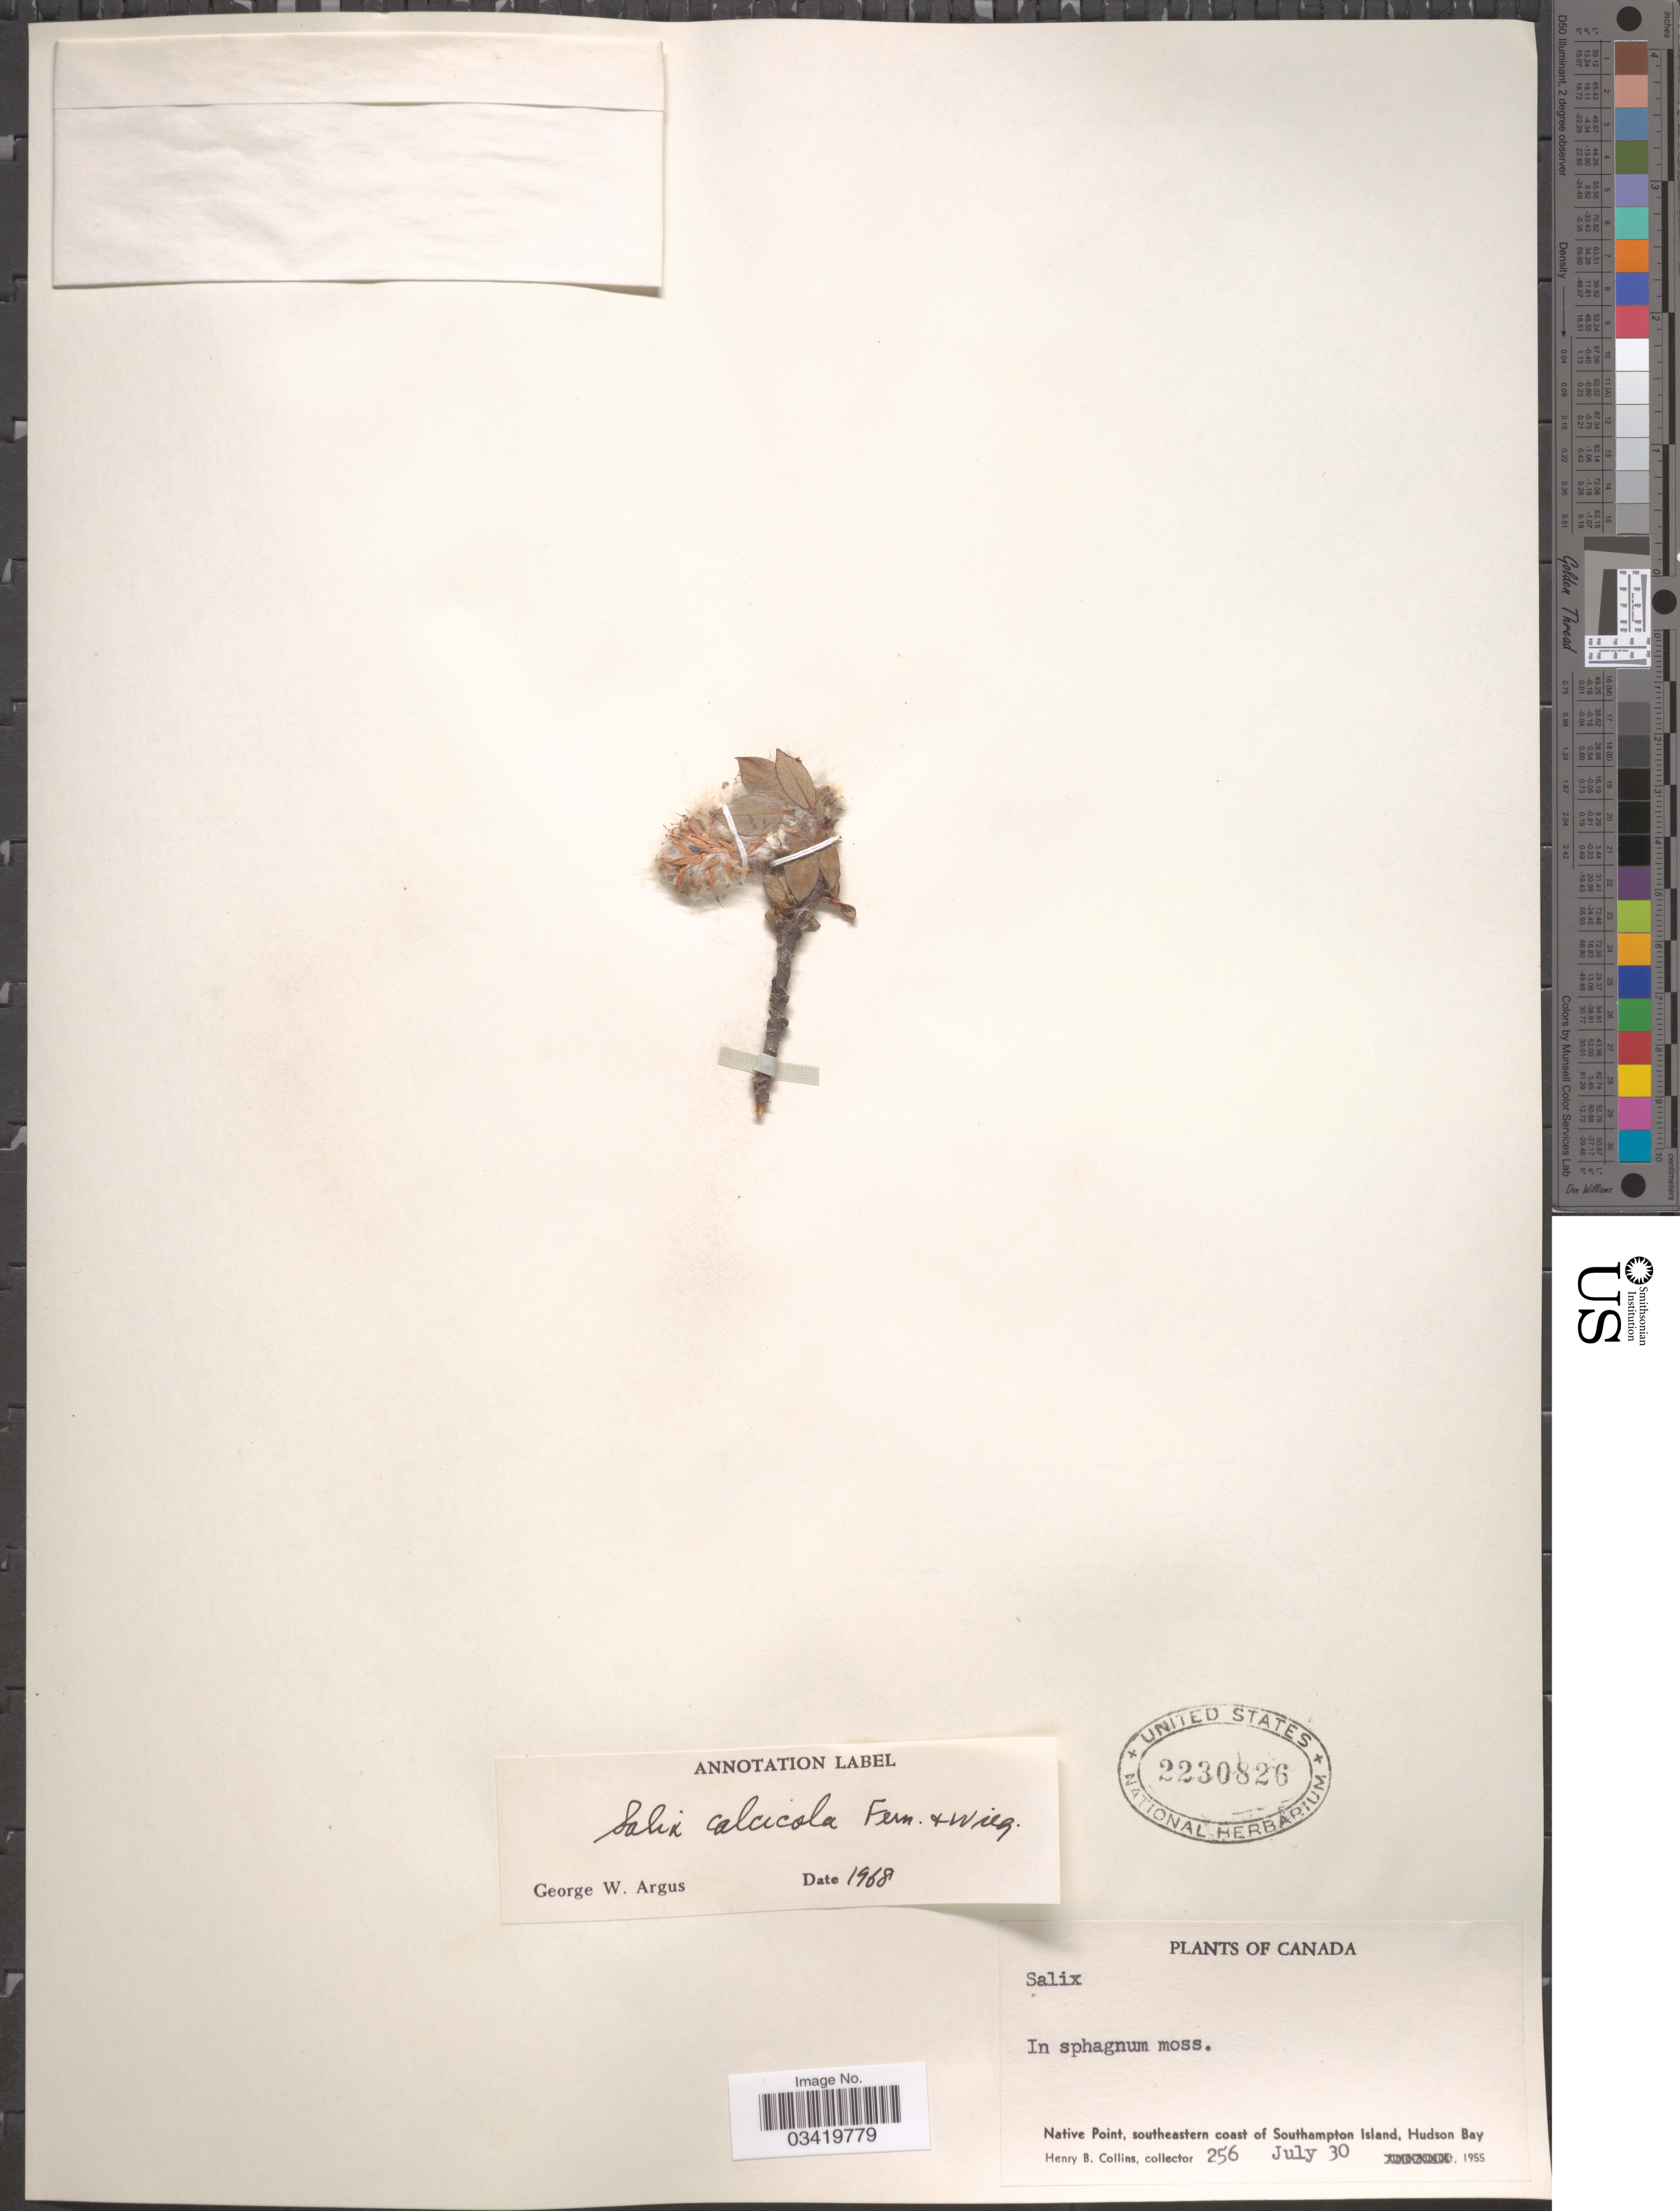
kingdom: Plantae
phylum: Tracheophyta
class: Magnoliopsida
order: Malpighiales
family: Salicaceae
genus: Salix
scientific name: Salix calcicola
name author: Fernald & Wiegand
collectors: H. Collins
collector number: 256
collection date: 1955-07-30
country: Canada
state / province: Nunavut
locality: Native Point, southeastern coast of Southampton Island, Hudson Bay.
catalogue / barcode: US 2230826